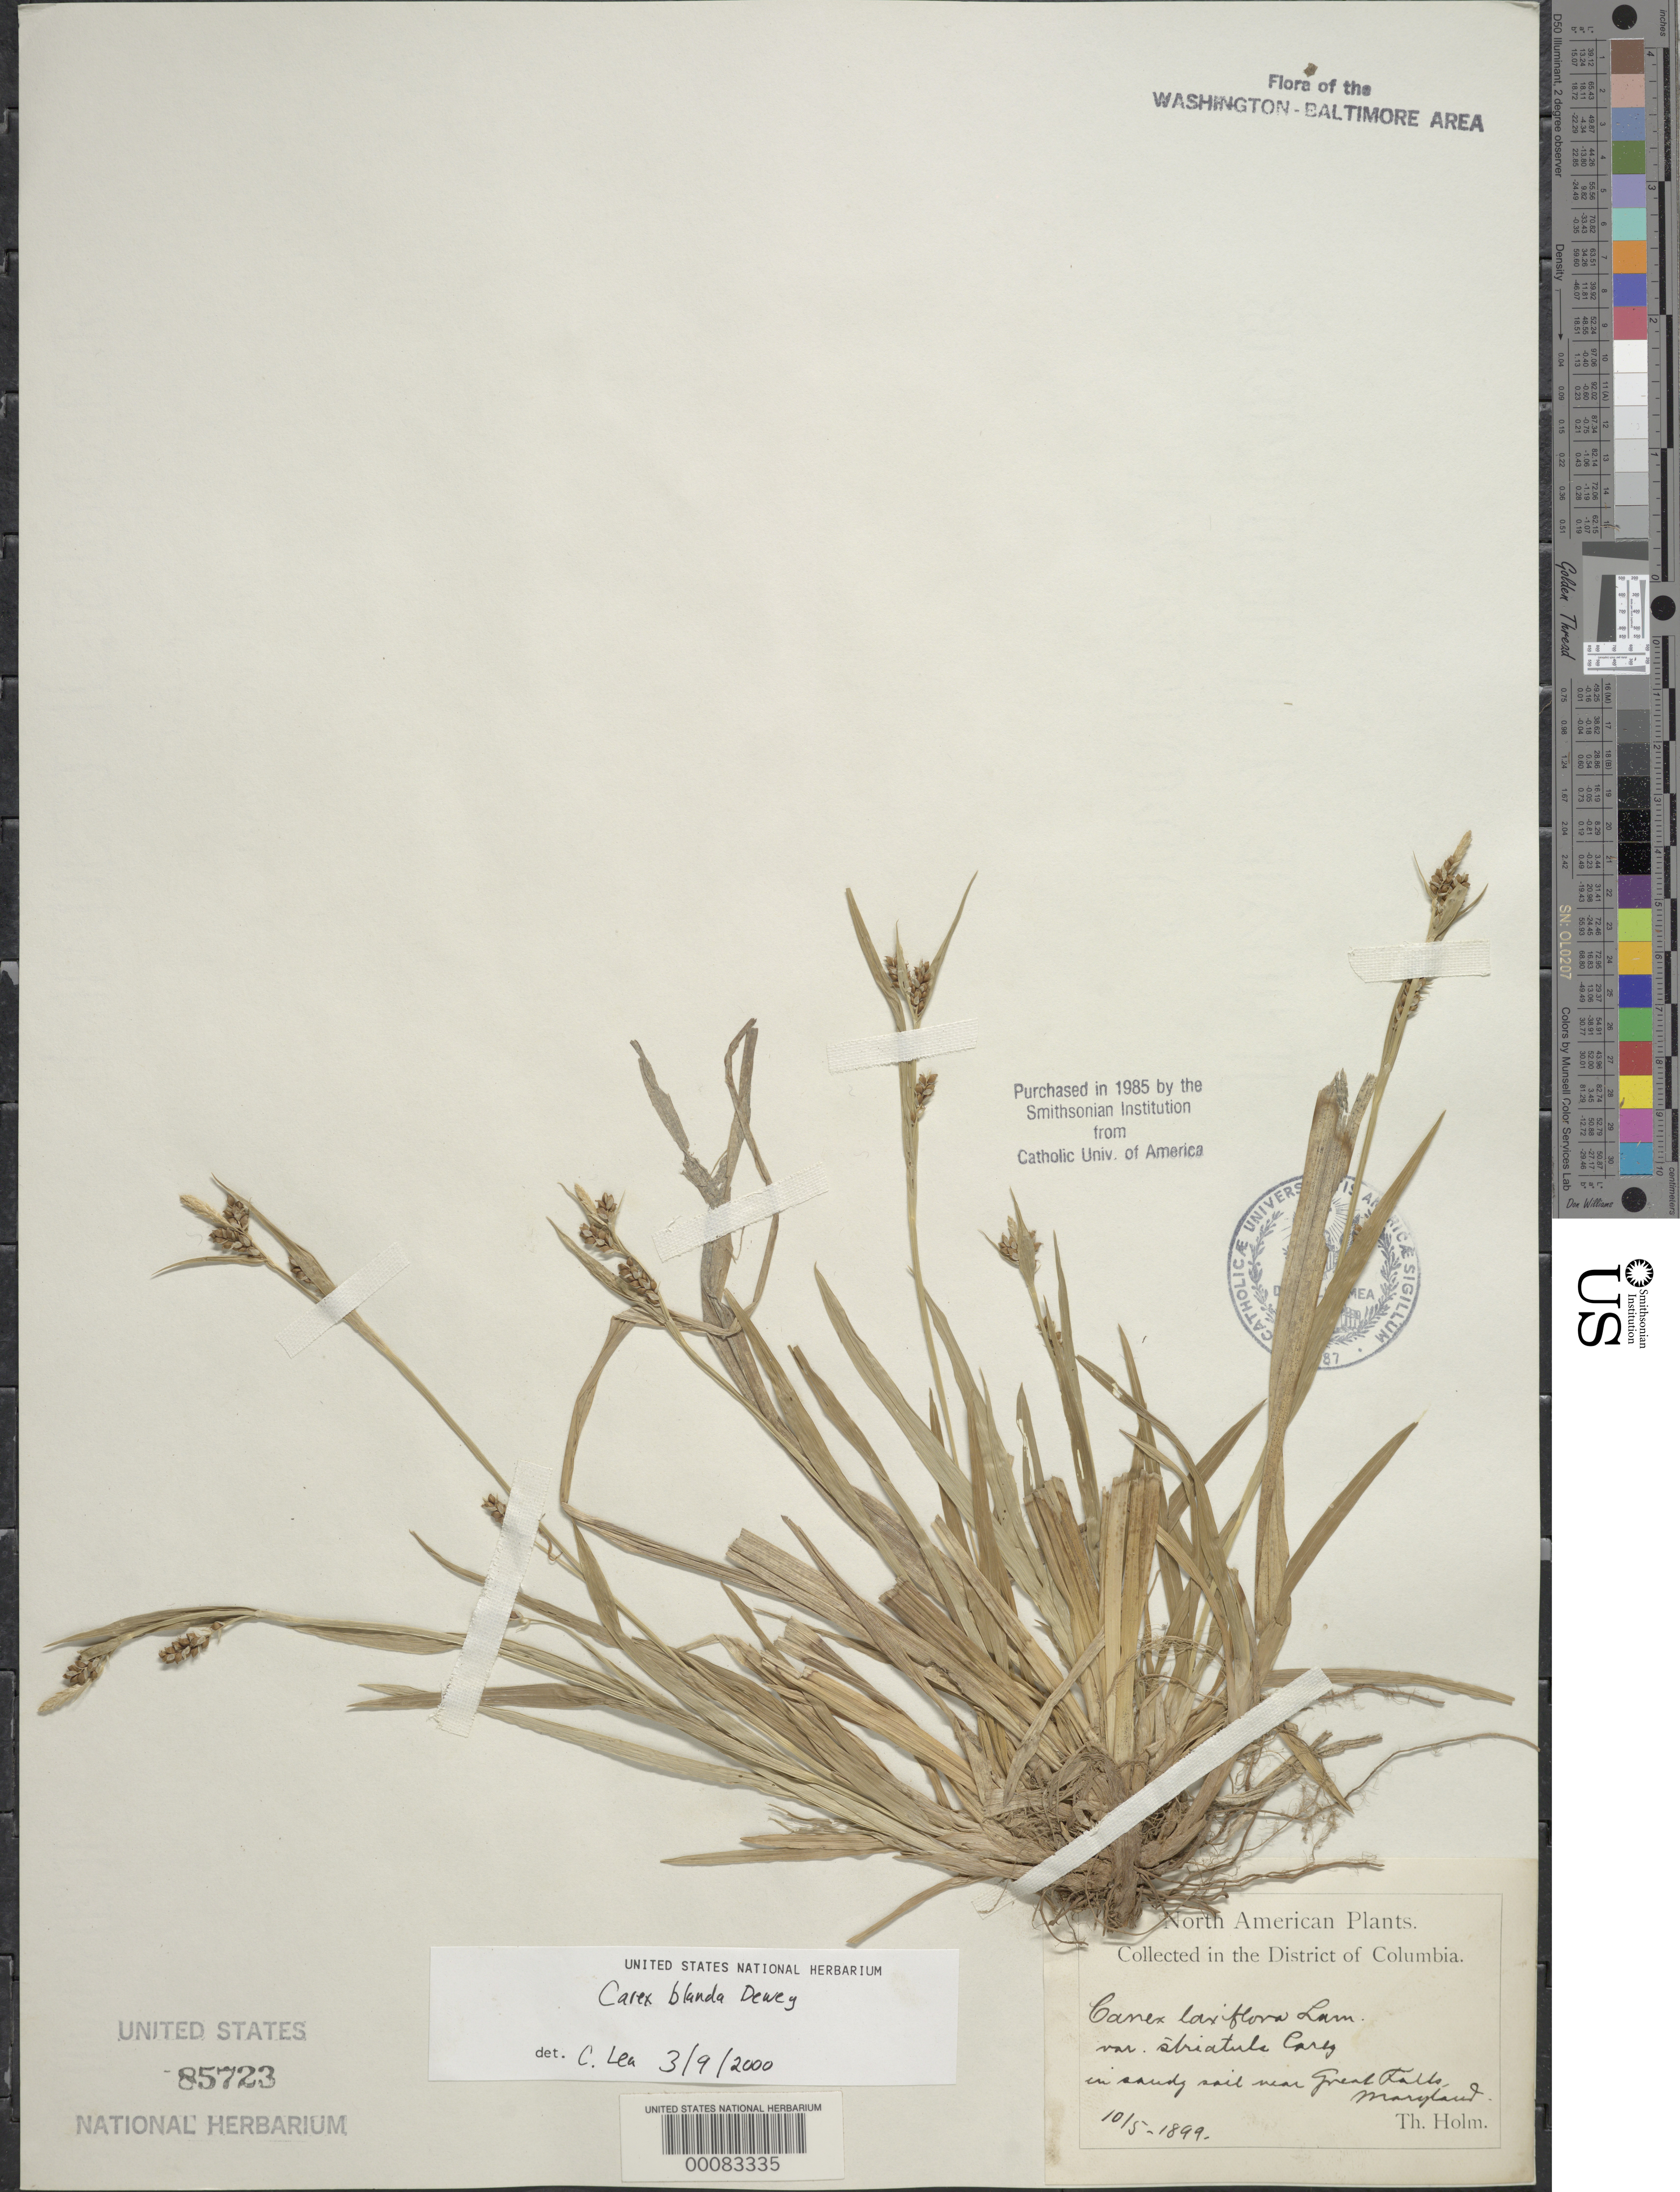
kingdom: Plantae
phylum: Tracheophyta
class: Liliopsida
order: Poales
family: Cyperaceae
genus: Carex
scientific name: Carex blanda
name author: Dewey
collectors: T. Holm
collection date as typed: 10 May 1899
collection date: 1899-05-10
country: United States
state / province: Maryland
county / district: Montgomery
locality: Great Falls C. & O. Canal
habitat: Sandy soil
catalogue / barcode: US 83723